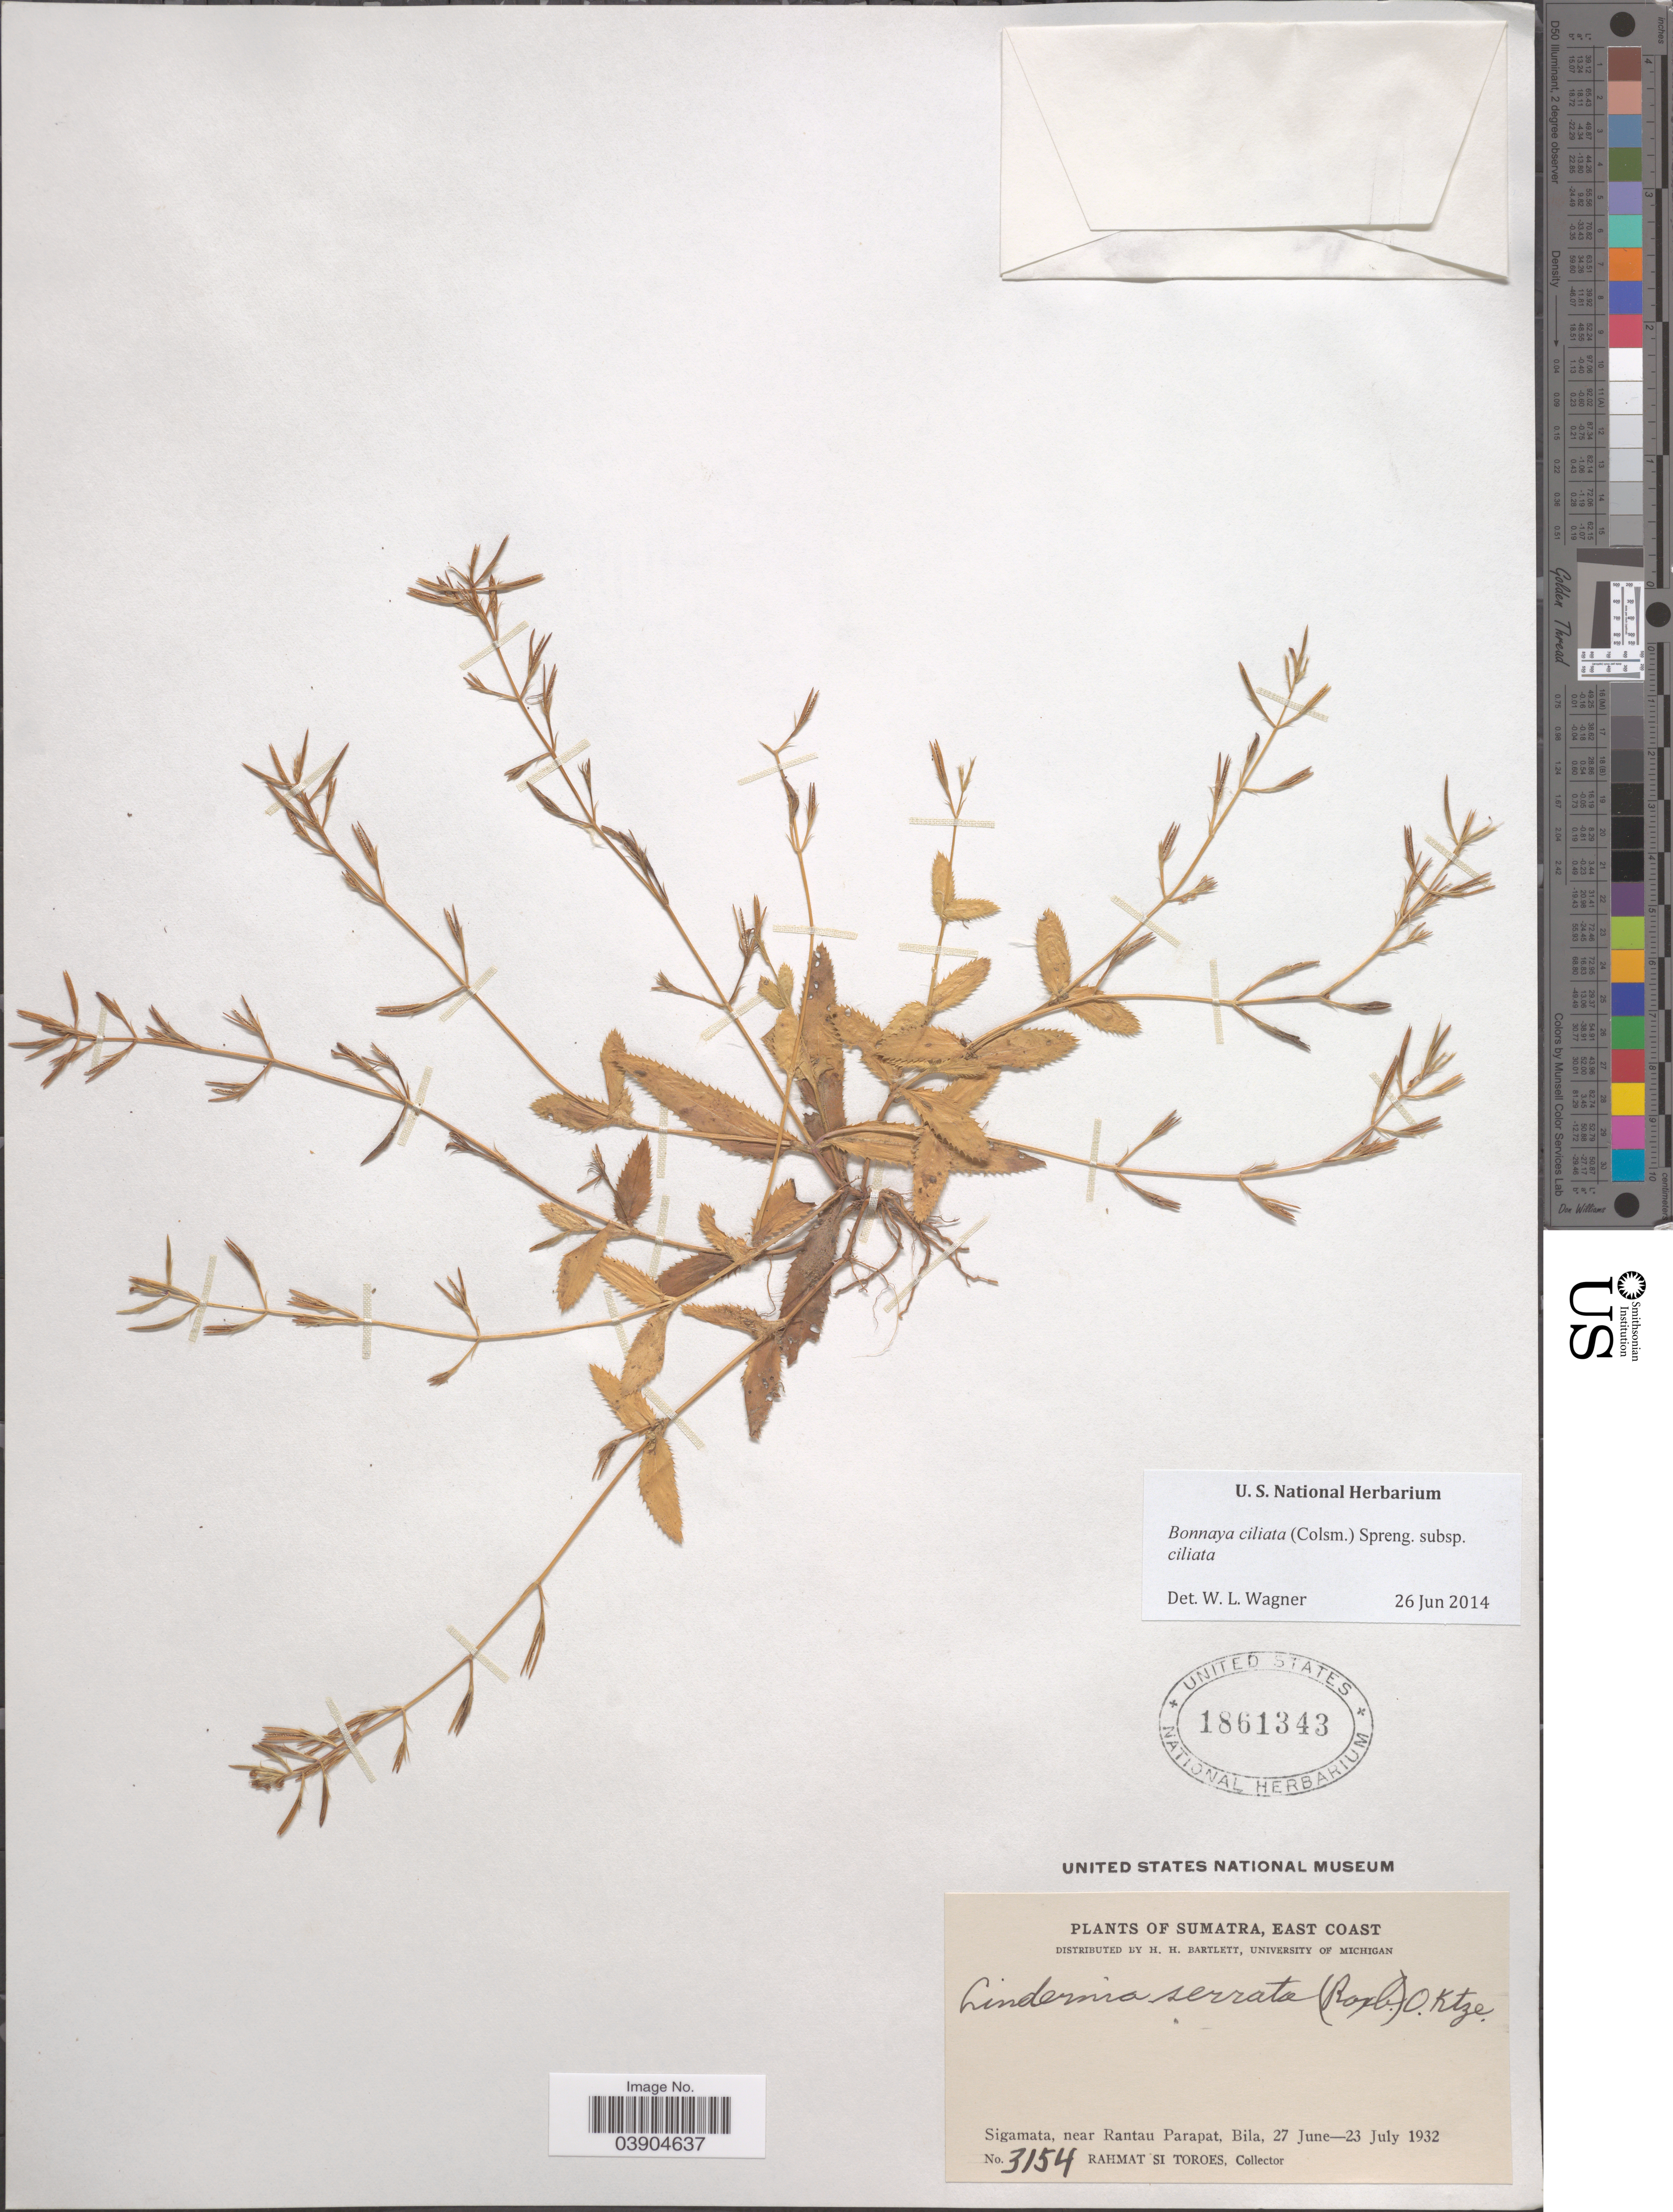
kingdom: Plantae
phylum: Tracheophyta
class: Magnoliopsida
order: Lamiales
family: Linderniaceae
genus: Lindernia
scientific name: Lindernia ciliata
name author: (Colsm.) Pennell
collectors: Rahmat Si Boeea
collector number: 3154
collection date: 1932-06-27/1932-07-23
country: Indonesia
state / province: Sumatra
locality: East Coast. Sigamata, near Rantau Parapat, Bila.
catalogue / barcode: US 1861343